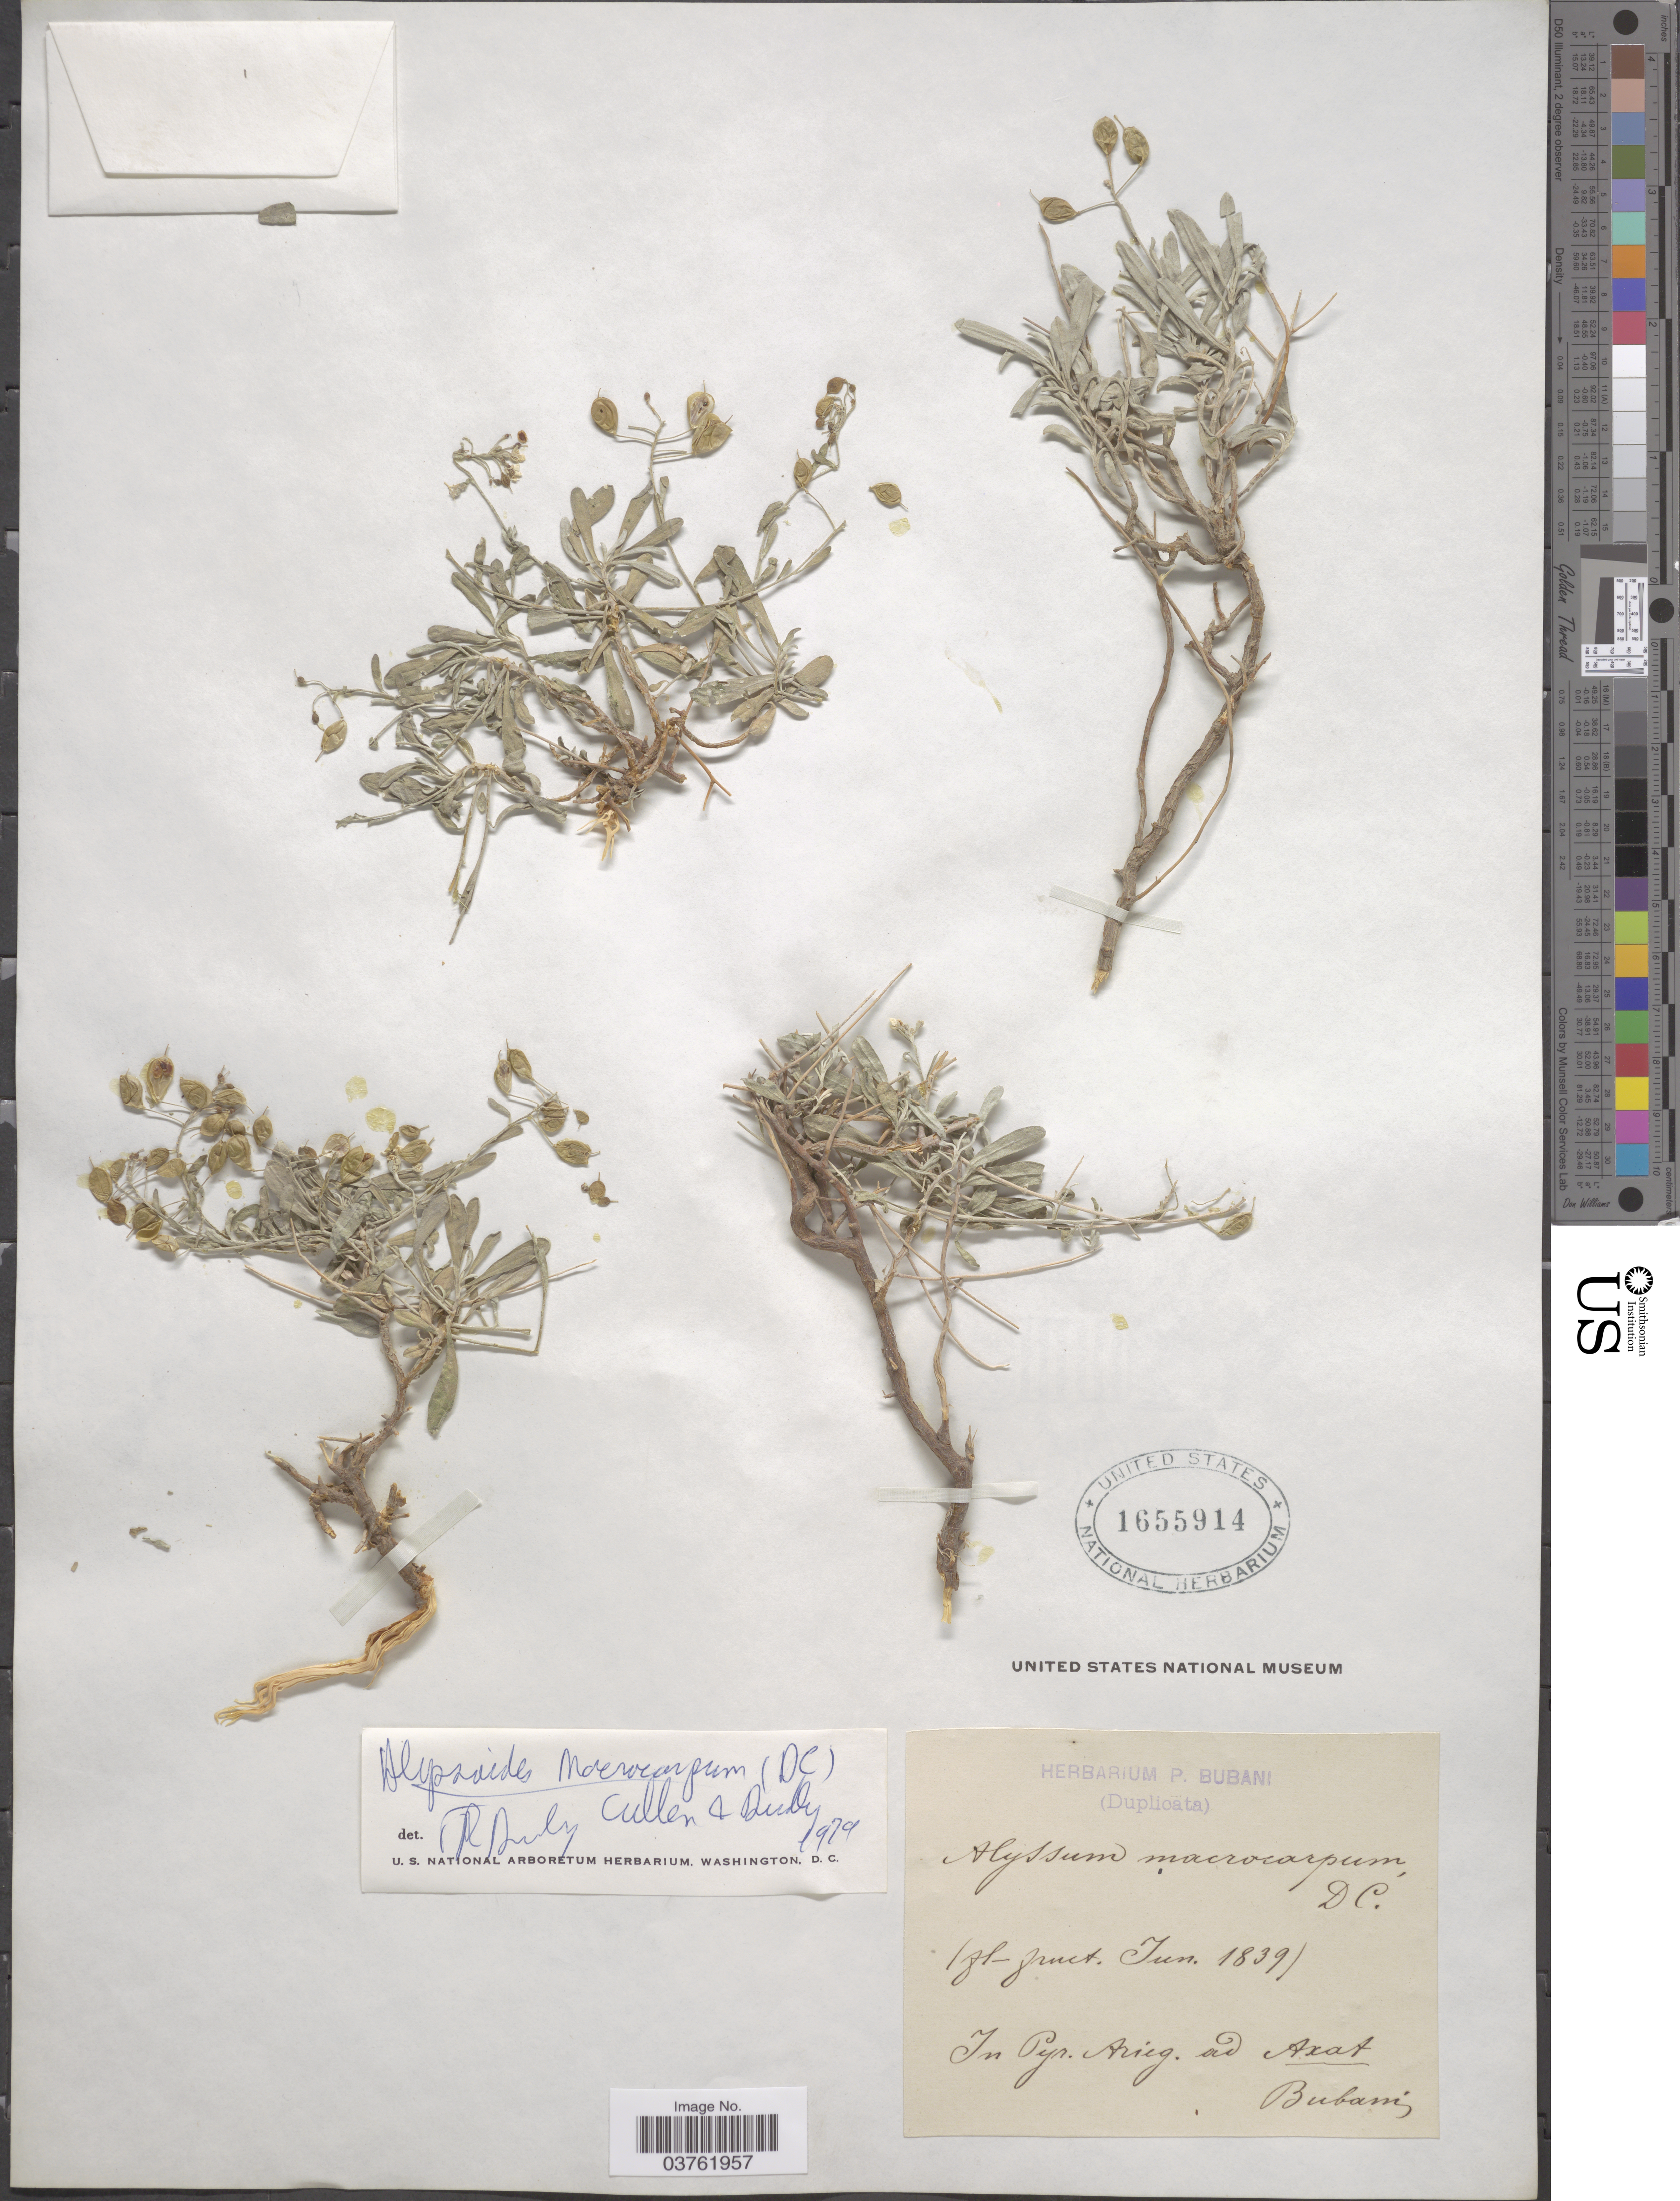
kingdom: Plantae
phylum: Tracheophyta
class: Magnoliopsida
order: Brassicales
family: Brassicaceae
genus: Alyssum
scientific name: Alyssum macrocarpum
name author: DC.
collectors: P. Bubani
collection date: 1839-06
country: France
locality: In Pyr. Arieg. ad Axat.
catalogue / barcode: US 1655914